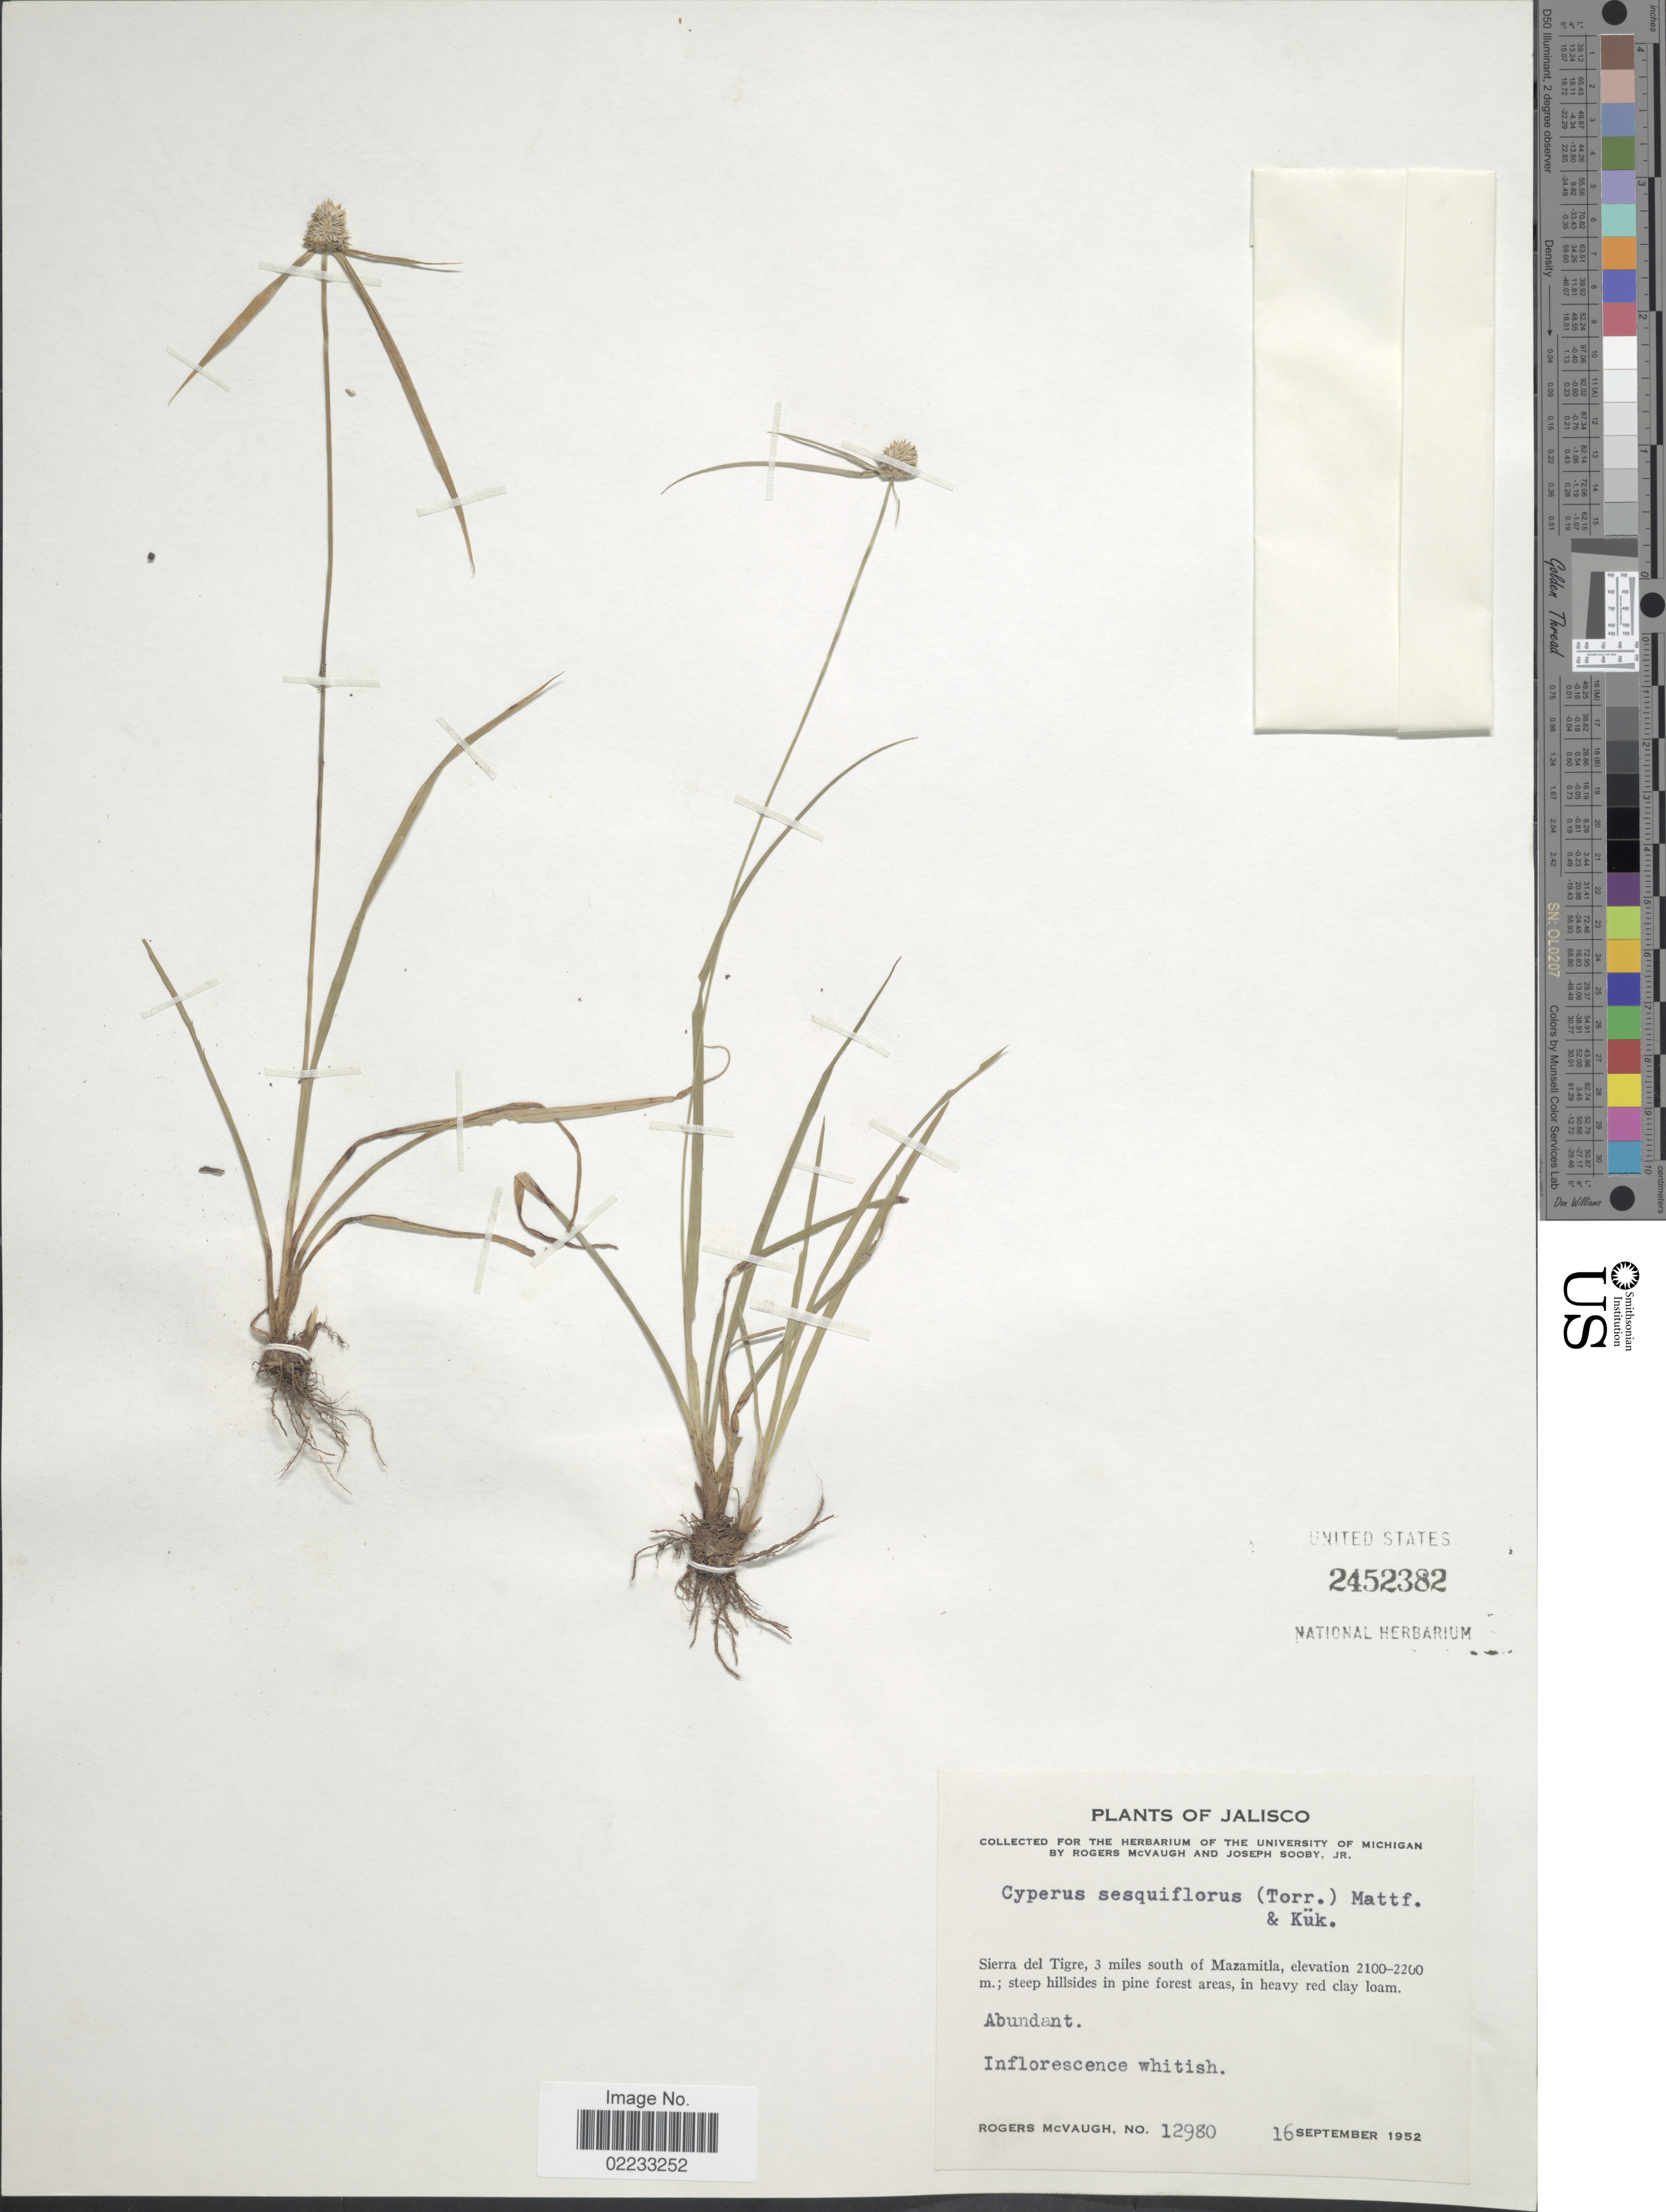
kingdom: Plantae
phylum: Tracheophyta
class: Liliopsida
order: Poales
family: Cyperaceae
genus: Cyperus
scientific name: Cyperus sesquiflorus subsp. sesquiflorus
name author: (Torr.) Mattf. & Kük.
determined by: Strong, M. T., (US), Smithsonian Institution - National Museum of Natural History (UNITED STATES)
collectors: R. McVaugh & J. Sooby Jr.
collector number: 12980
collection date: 1952-09-16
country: Mexico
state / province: Jalisco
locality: Sierra del Tigre, 3 miles south of Mazamitla; steep hillsides in pine forest areas.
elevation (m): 2100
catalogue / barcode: US 2452382